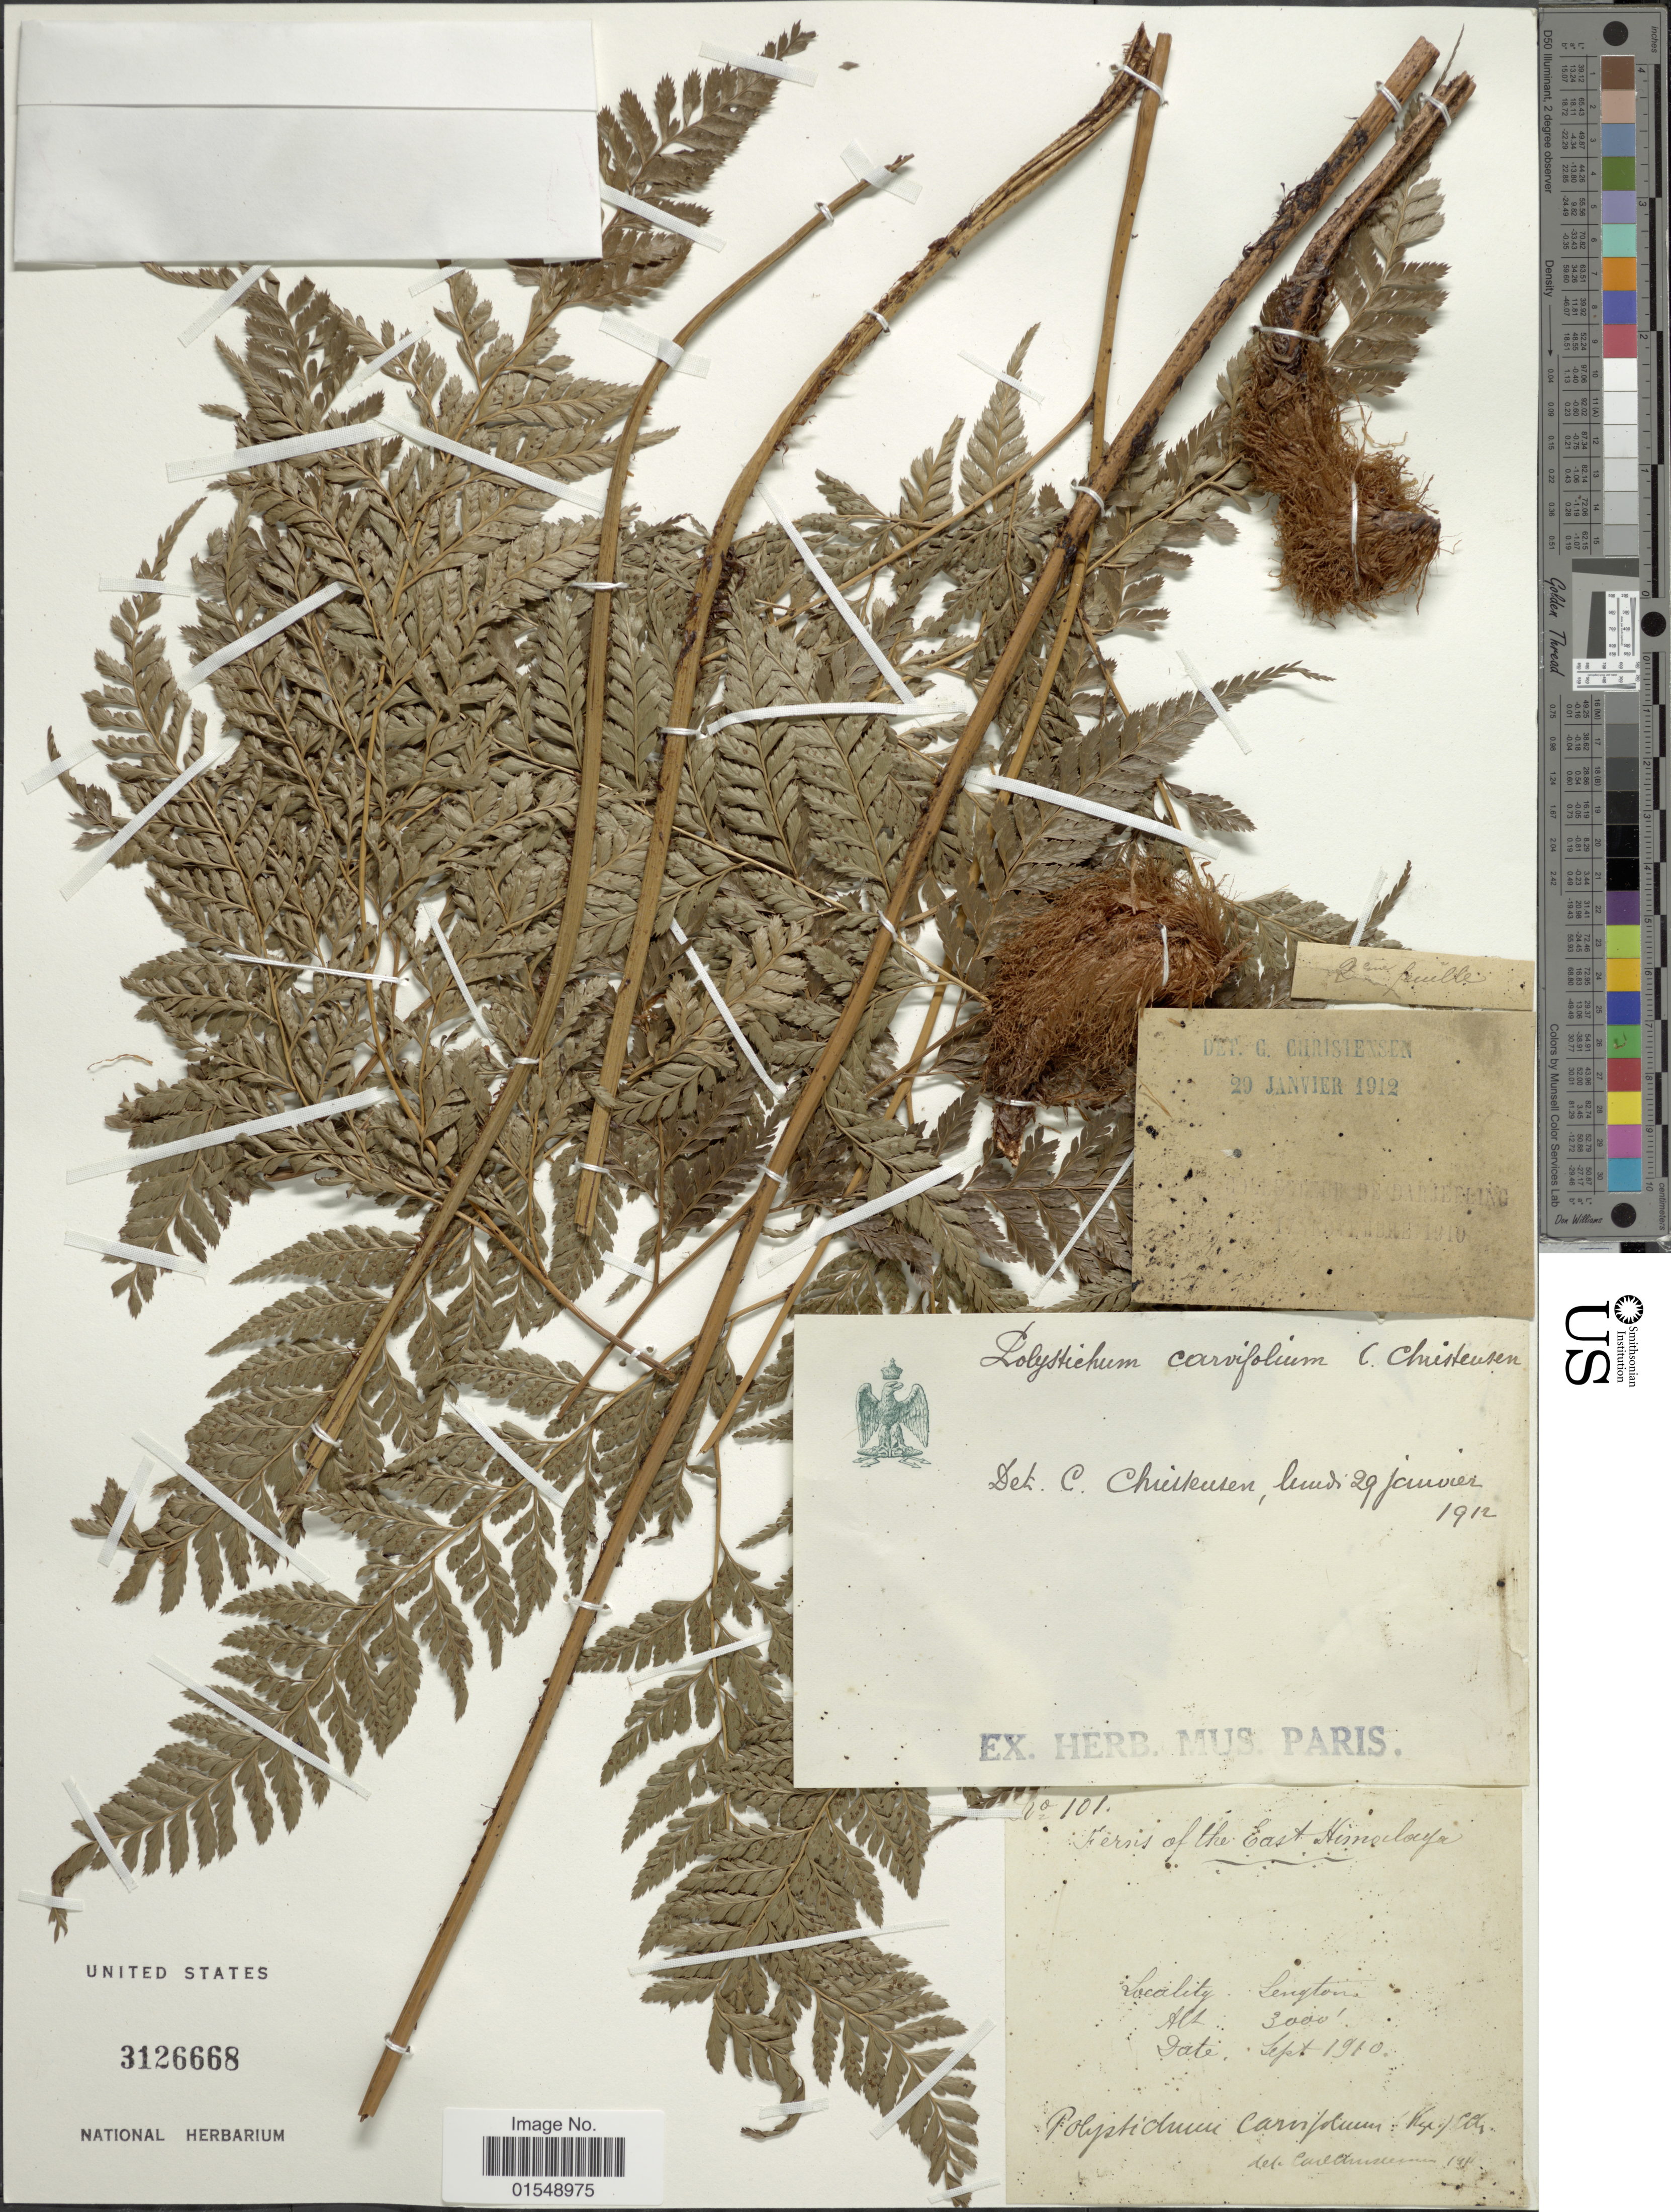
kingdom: Plantae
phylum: Tracheophyta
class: Polypodiopsida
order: Polypodiales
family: Dryopteridaceae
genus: Arachniodes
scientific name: Arachniodes aristata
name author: (G. Forst.) Tindale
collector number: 101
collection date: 1910-09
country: India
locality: East Himalaya, Lengton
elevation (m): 914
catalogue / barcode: US 3126668